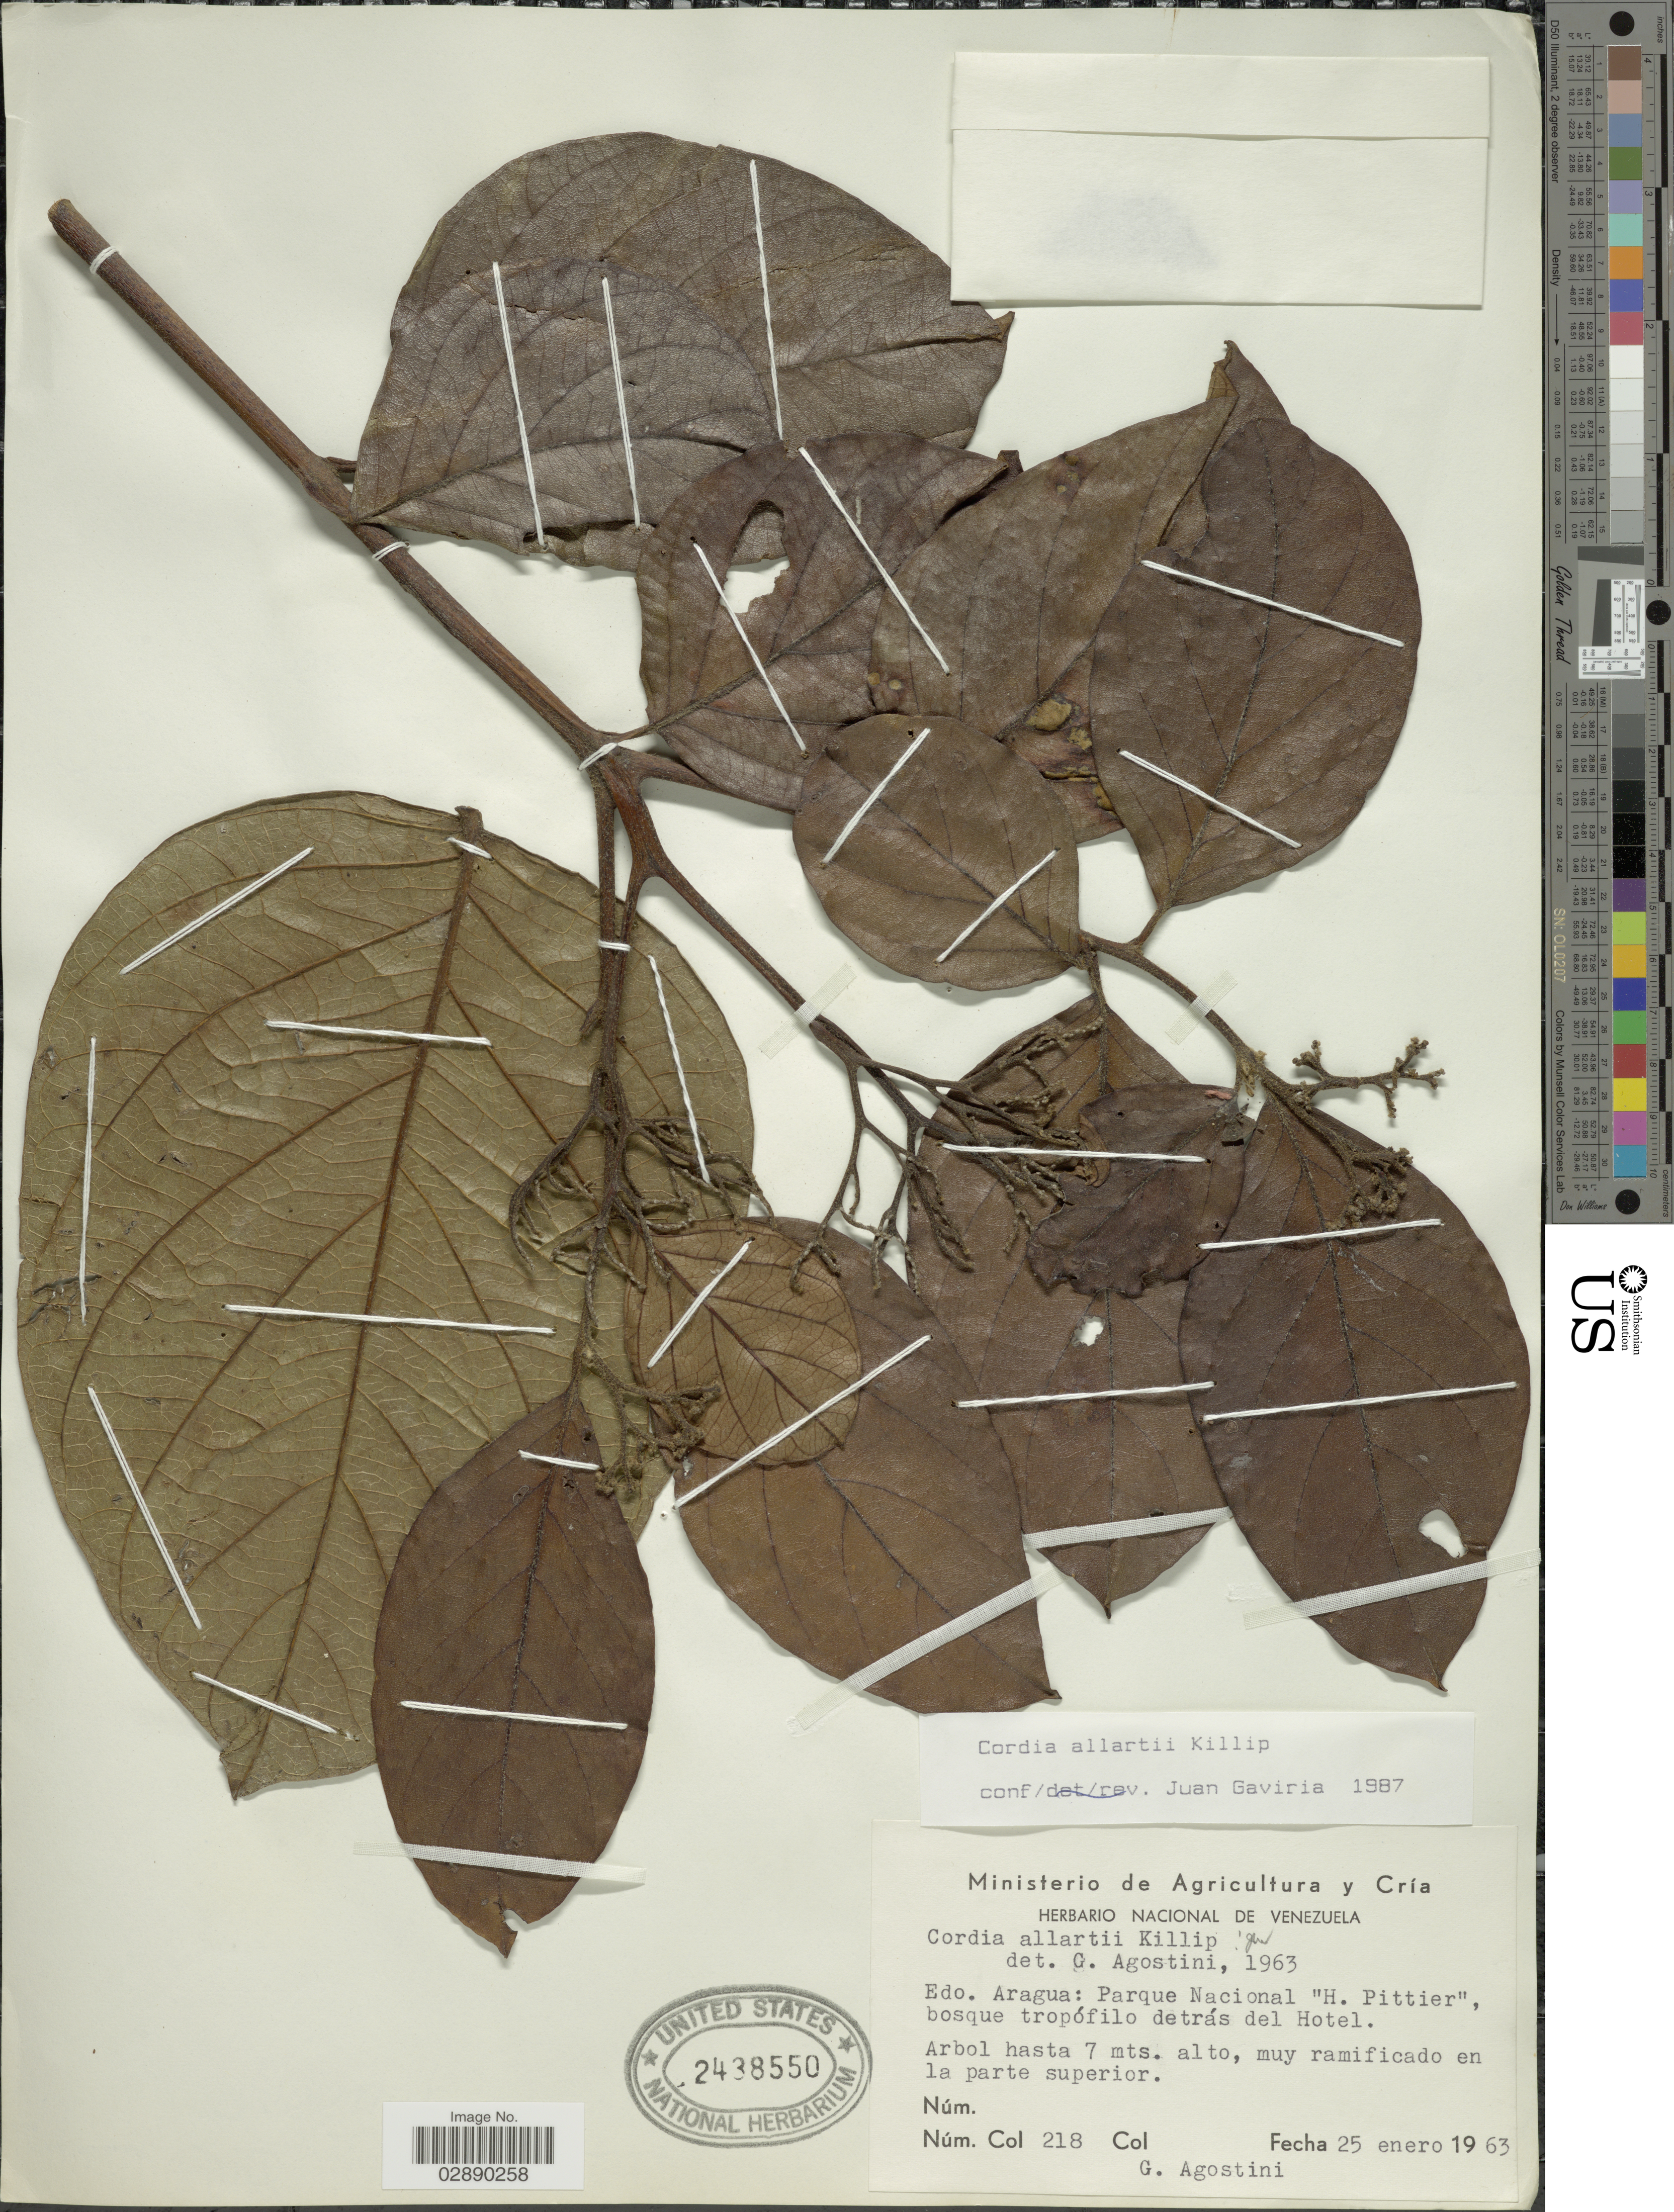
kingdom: Plantae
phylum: Tracheophyta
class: Magnoliopsida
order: Boraginales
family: Cordiaceae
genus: Cordia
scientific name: Cordia allartii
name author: Killip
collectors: G. Agostini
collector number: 218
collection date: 1963-01-25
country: Venezuela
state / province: Aragua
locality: Edo. Aragua: Parque Nacional "H. Pittier", bosque tropófilo detrás del Hotel.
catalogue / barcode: US 2438550